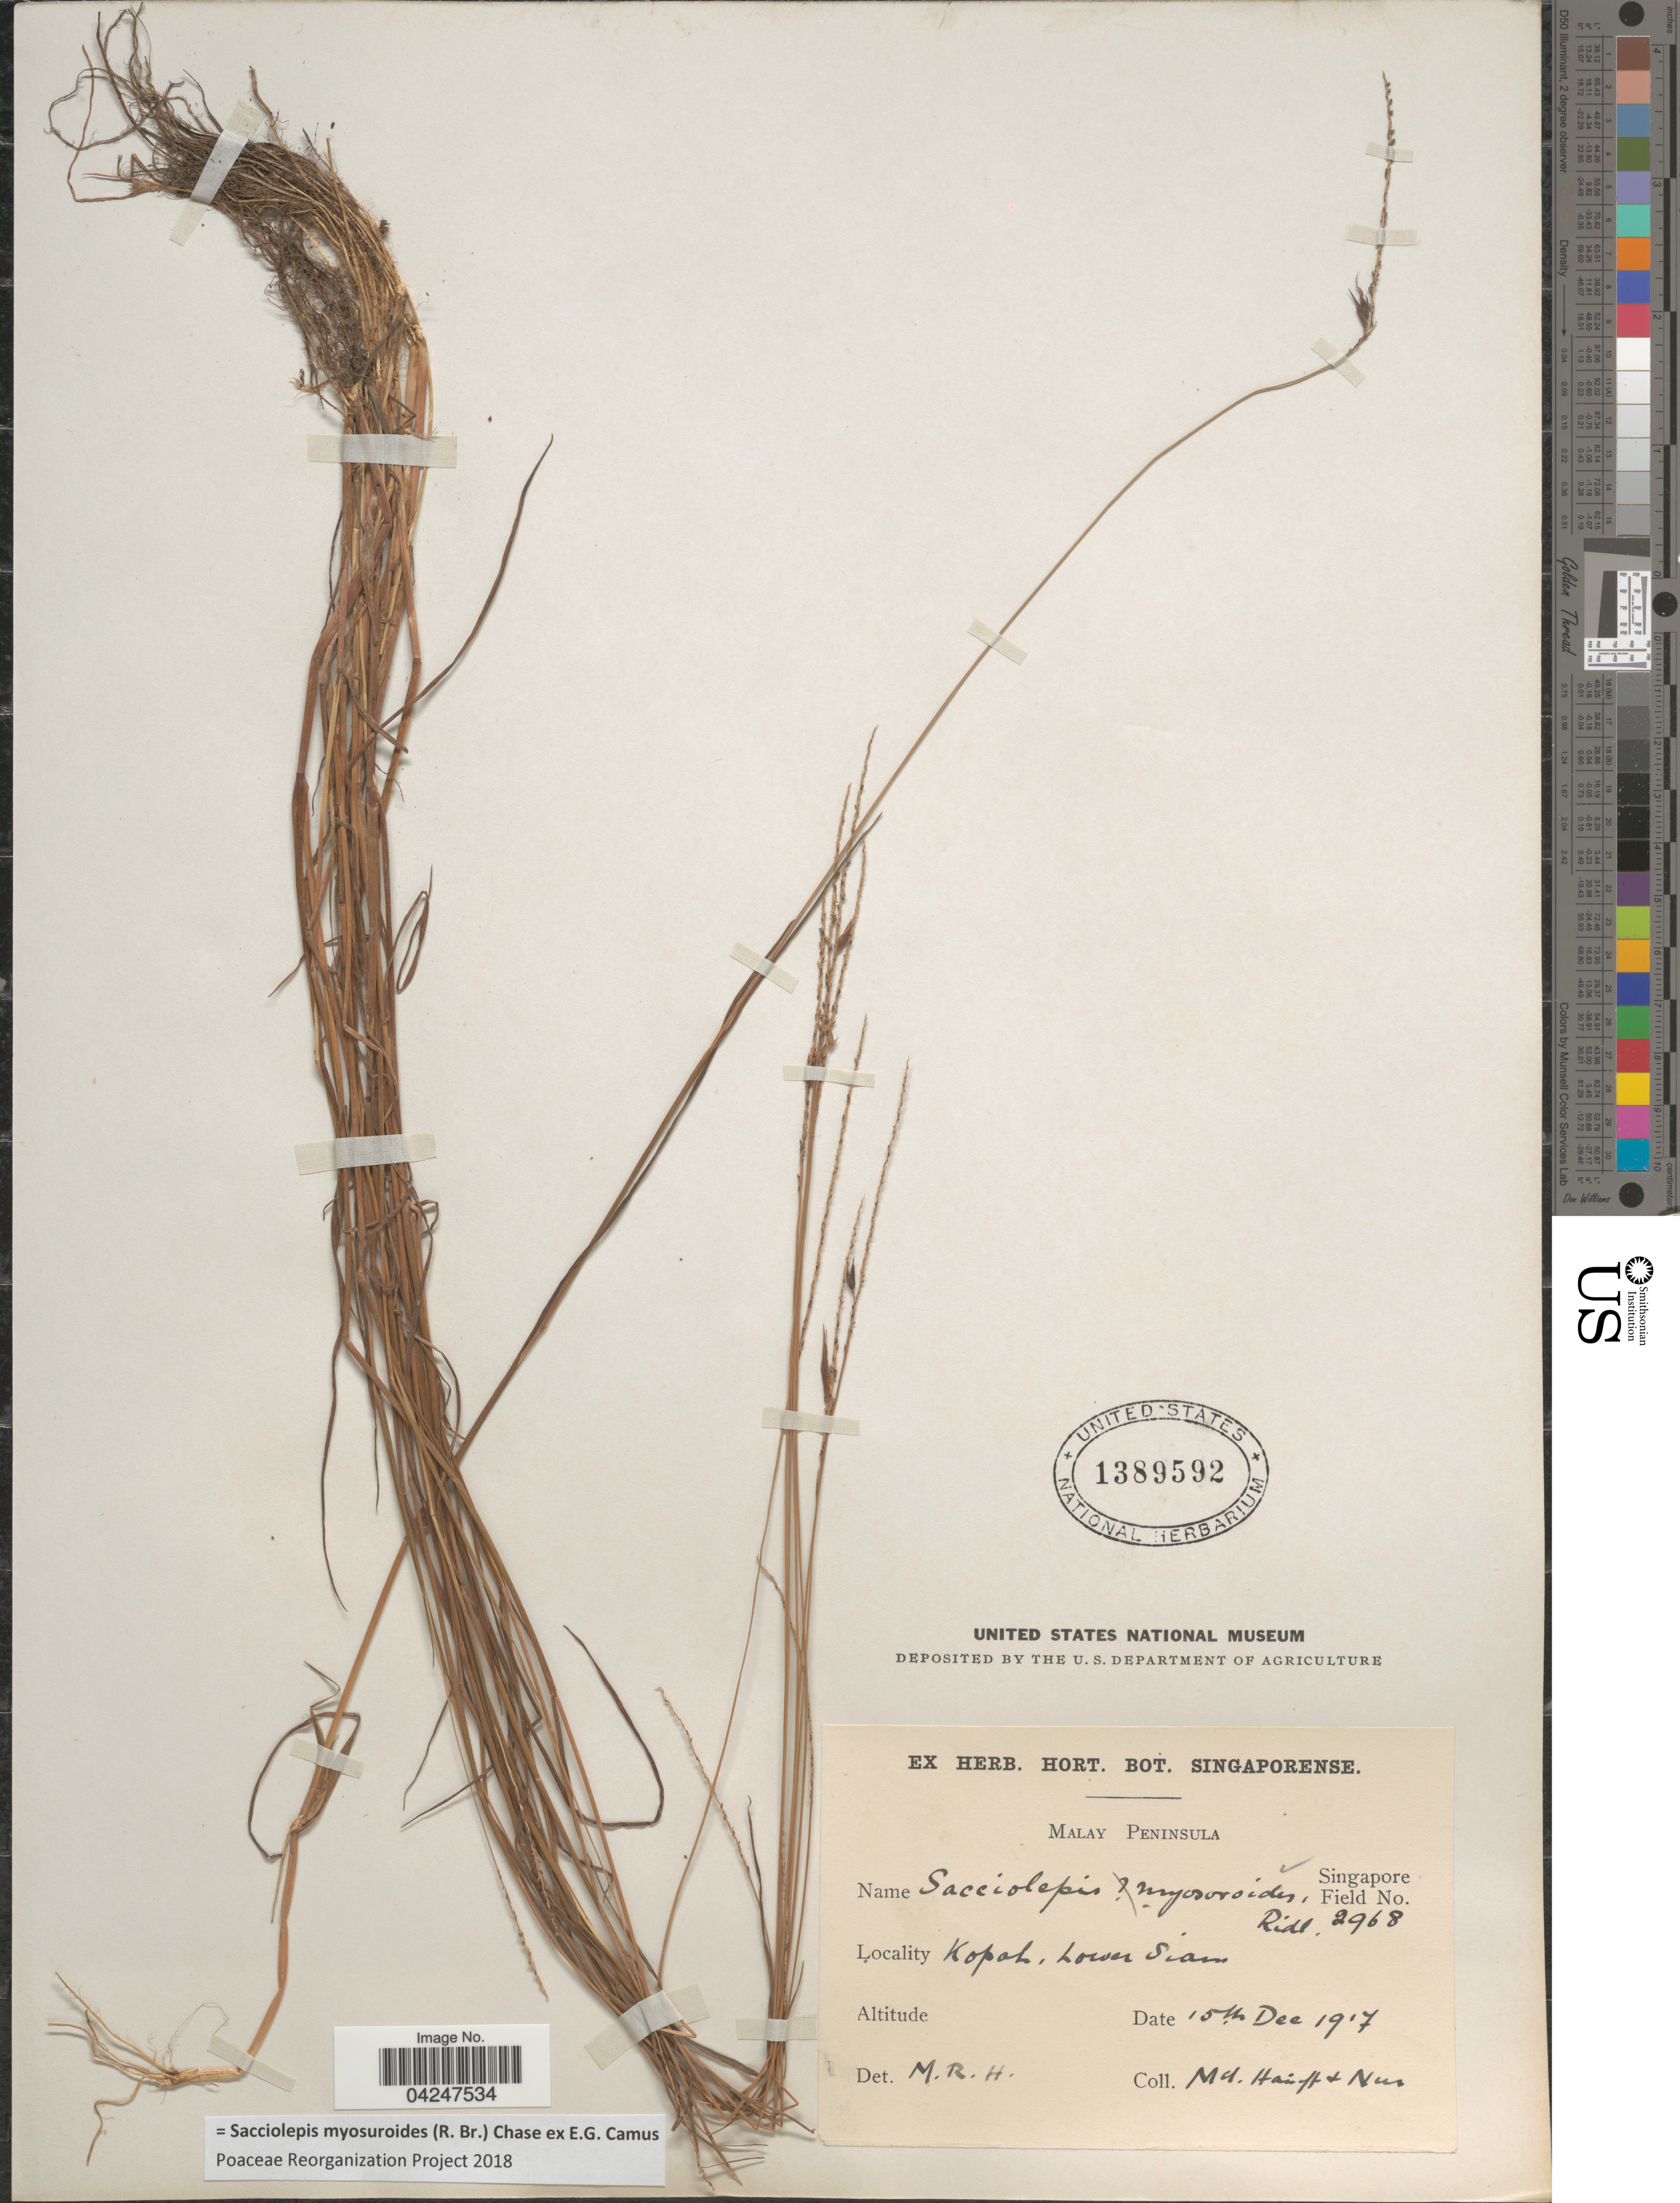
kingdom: Plantae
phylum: Tracheophyta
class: Liliopsida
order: Poales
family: Poaceae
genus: Sacciolepis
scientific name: Sacciolepis myosuroides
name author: (R. Br.) Chase ex E.G. Camus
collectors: M. Haniff & M. Nur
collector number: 2968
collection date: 1917-12-15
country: Thailand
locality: Malay Peninsula. Kopoh, Lower Siam.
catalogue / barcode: US 1389592